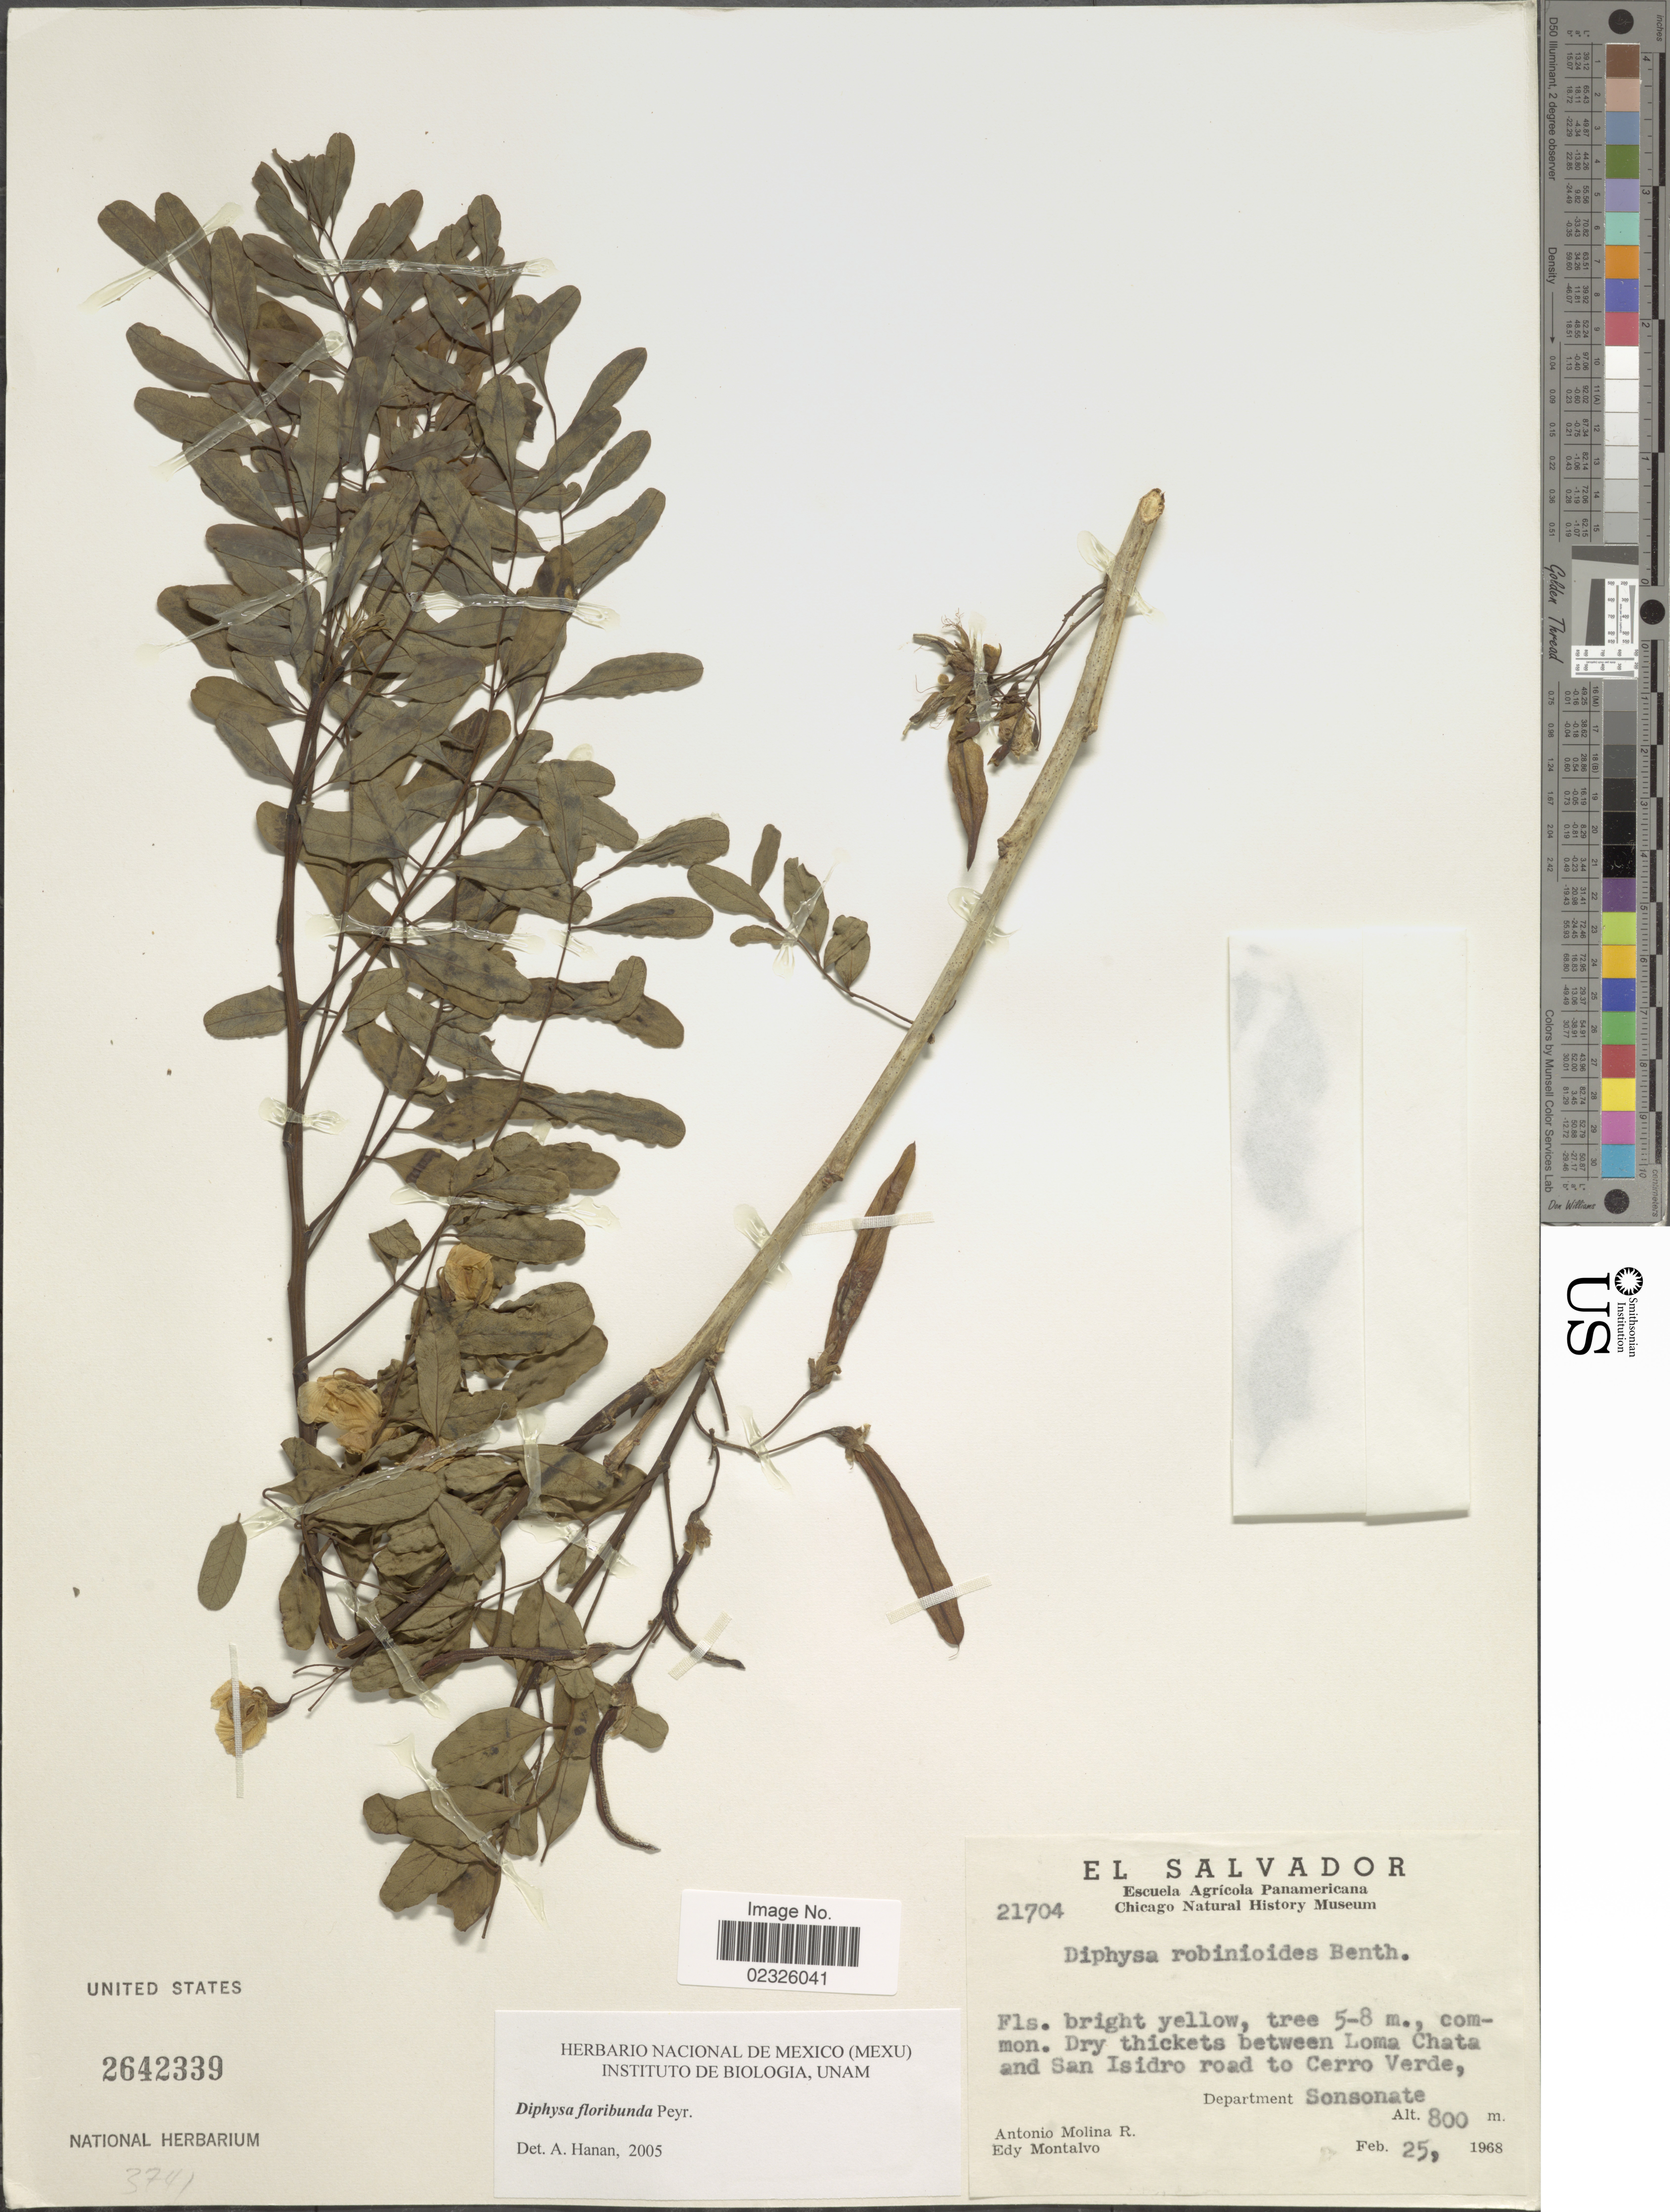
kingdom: Plantae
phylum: Tracheophyta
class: Magnoliopsida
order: Fabales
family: Fabaceae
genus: Diphysa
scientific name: Diphysa floribunda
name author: Peyr.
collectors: A. Molina R. & E. A. Montalvo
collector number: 21704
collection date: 1968-02-25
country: El Salvador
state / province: Sonsonate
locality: Dry thickets between Loma Chata and San Isidro road to Cerro Verde, Department Sonsonate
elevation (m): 800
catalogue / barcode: US 2642339